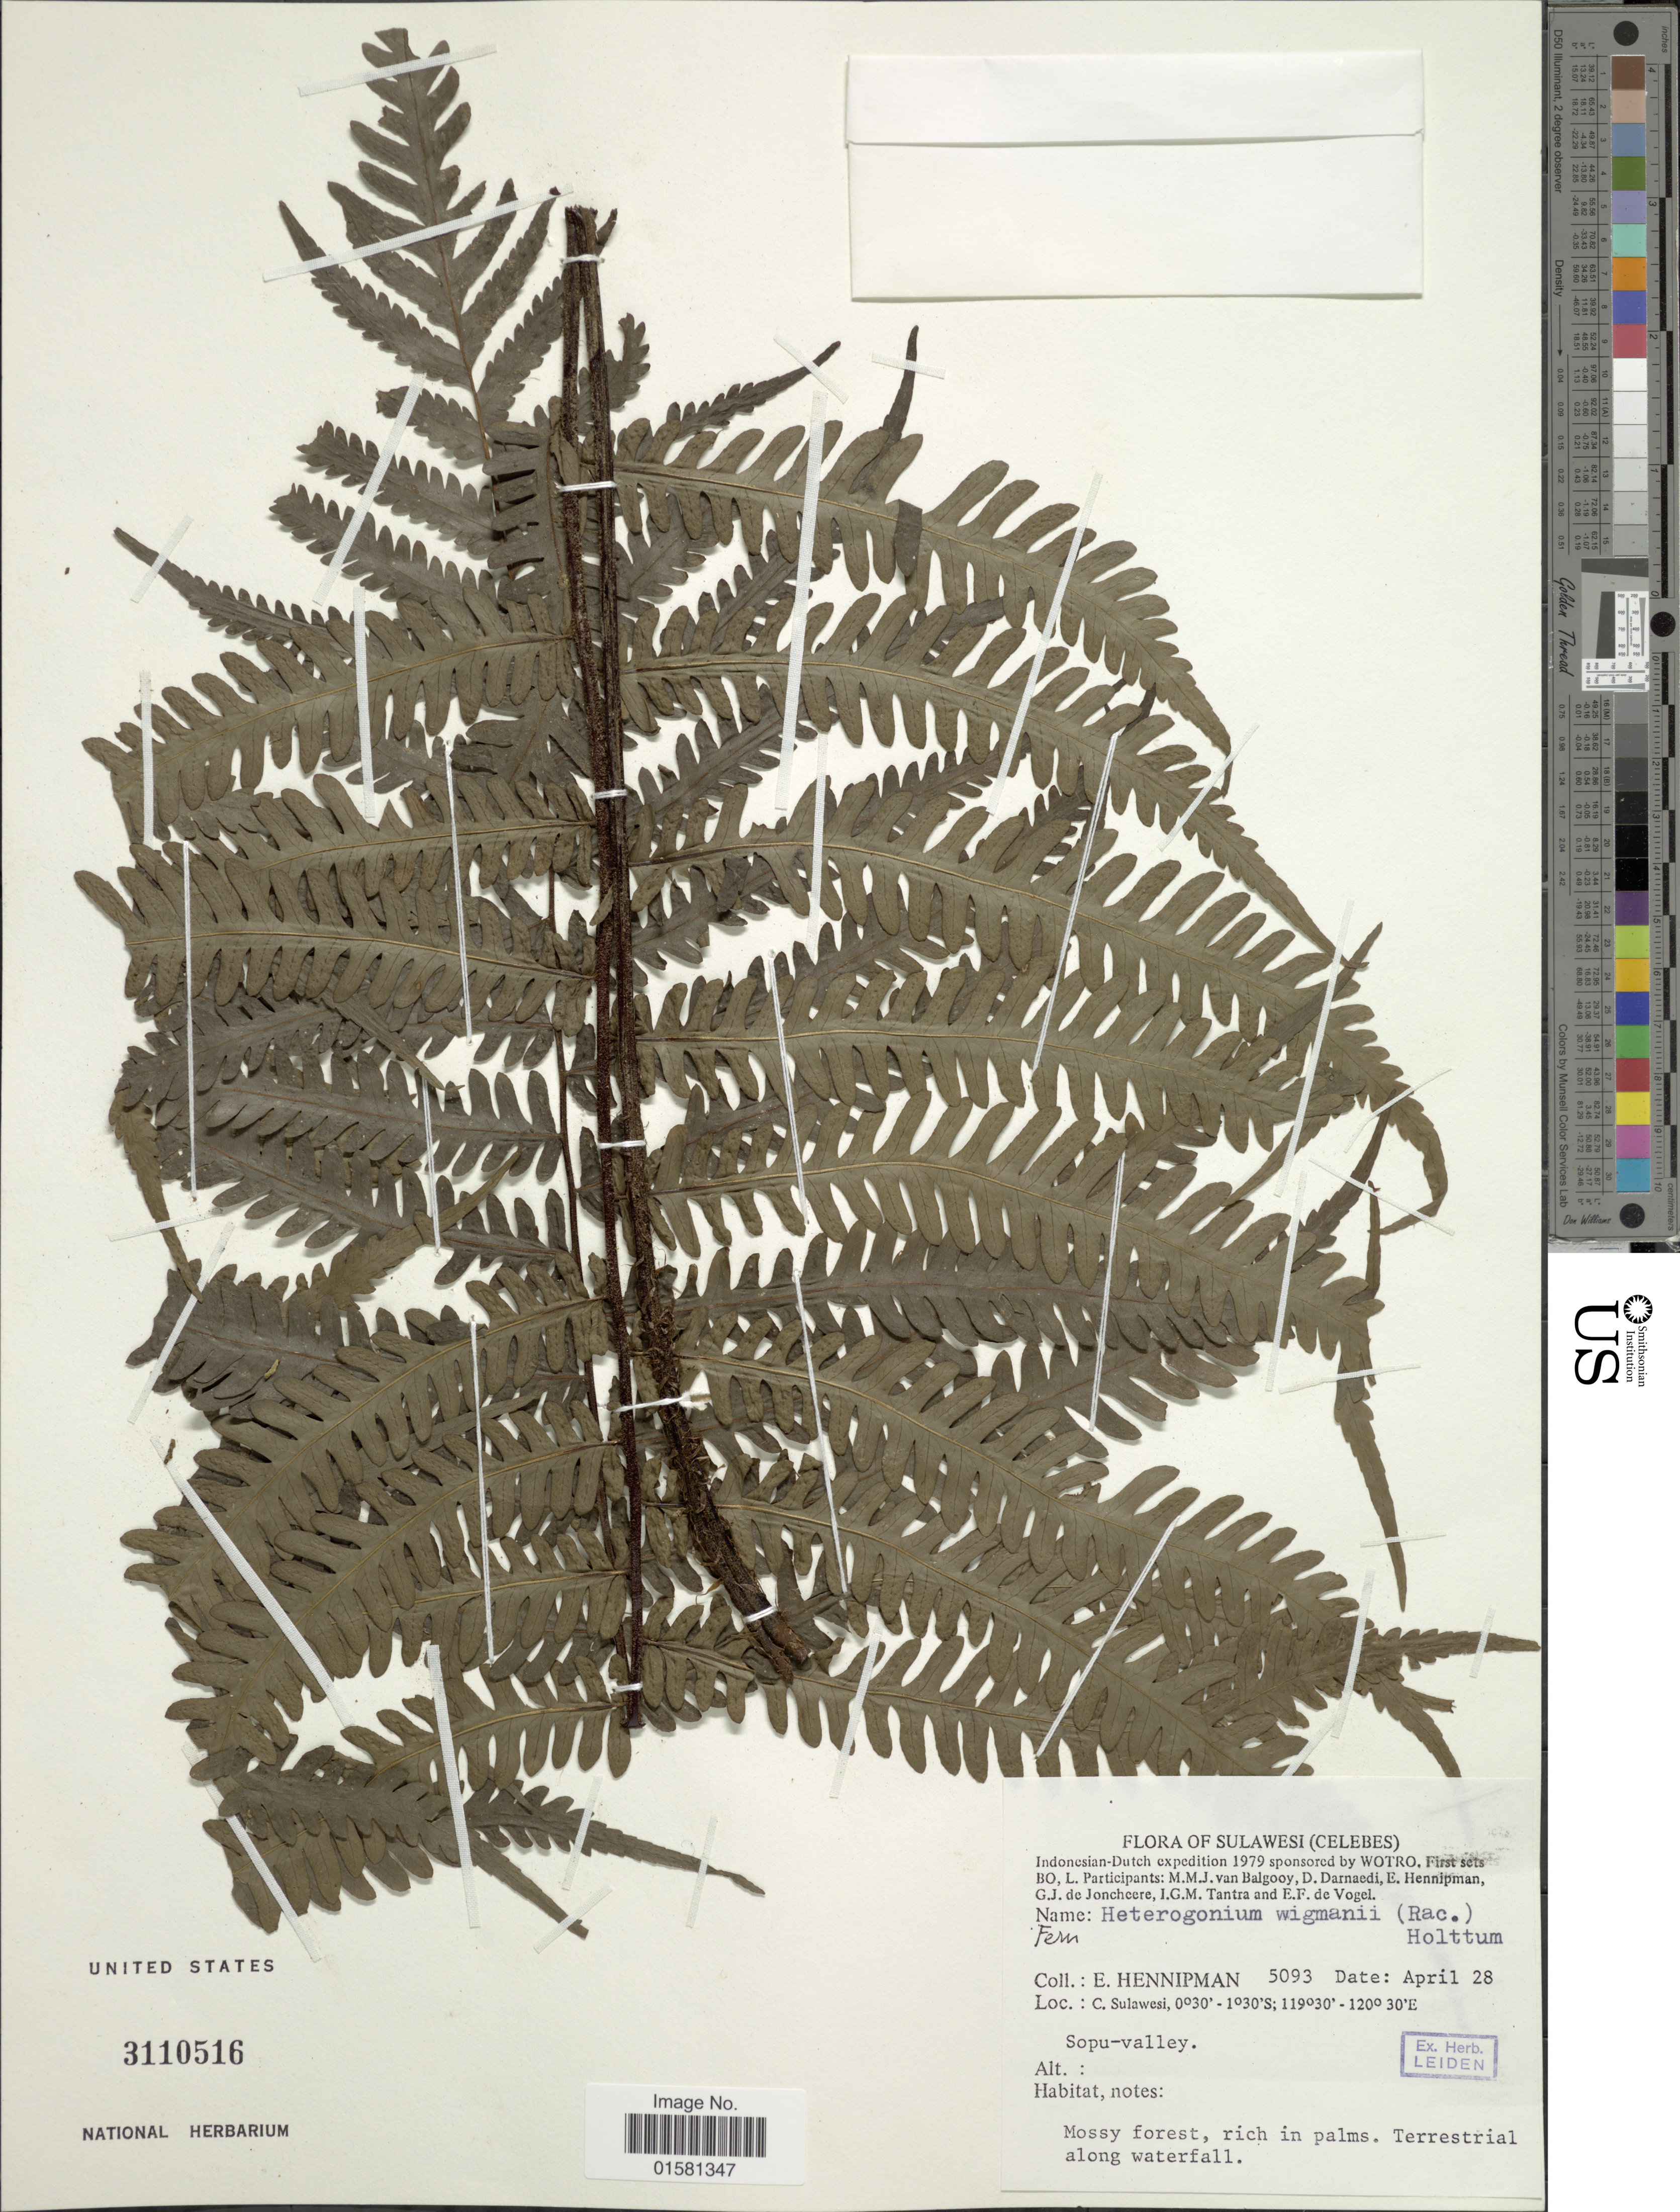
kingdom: Plantae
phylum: Tracheophyta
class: Polypodiopsida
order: Polypodiales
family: Tectariaceae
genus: Tectaria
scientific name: Tectaria wigmanii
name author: (Racib.) S.Y. Dong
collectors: E. Hennipman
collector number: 5093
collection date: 1979-04-28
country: Indonesia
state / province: Sulawesi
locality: Sulawesi (Celebes), Indonesian-Dutch expediction 1979 sponsored by Wotro. First se BO, C. Sulawesi, Sopu-valley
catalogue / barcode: US 3110516